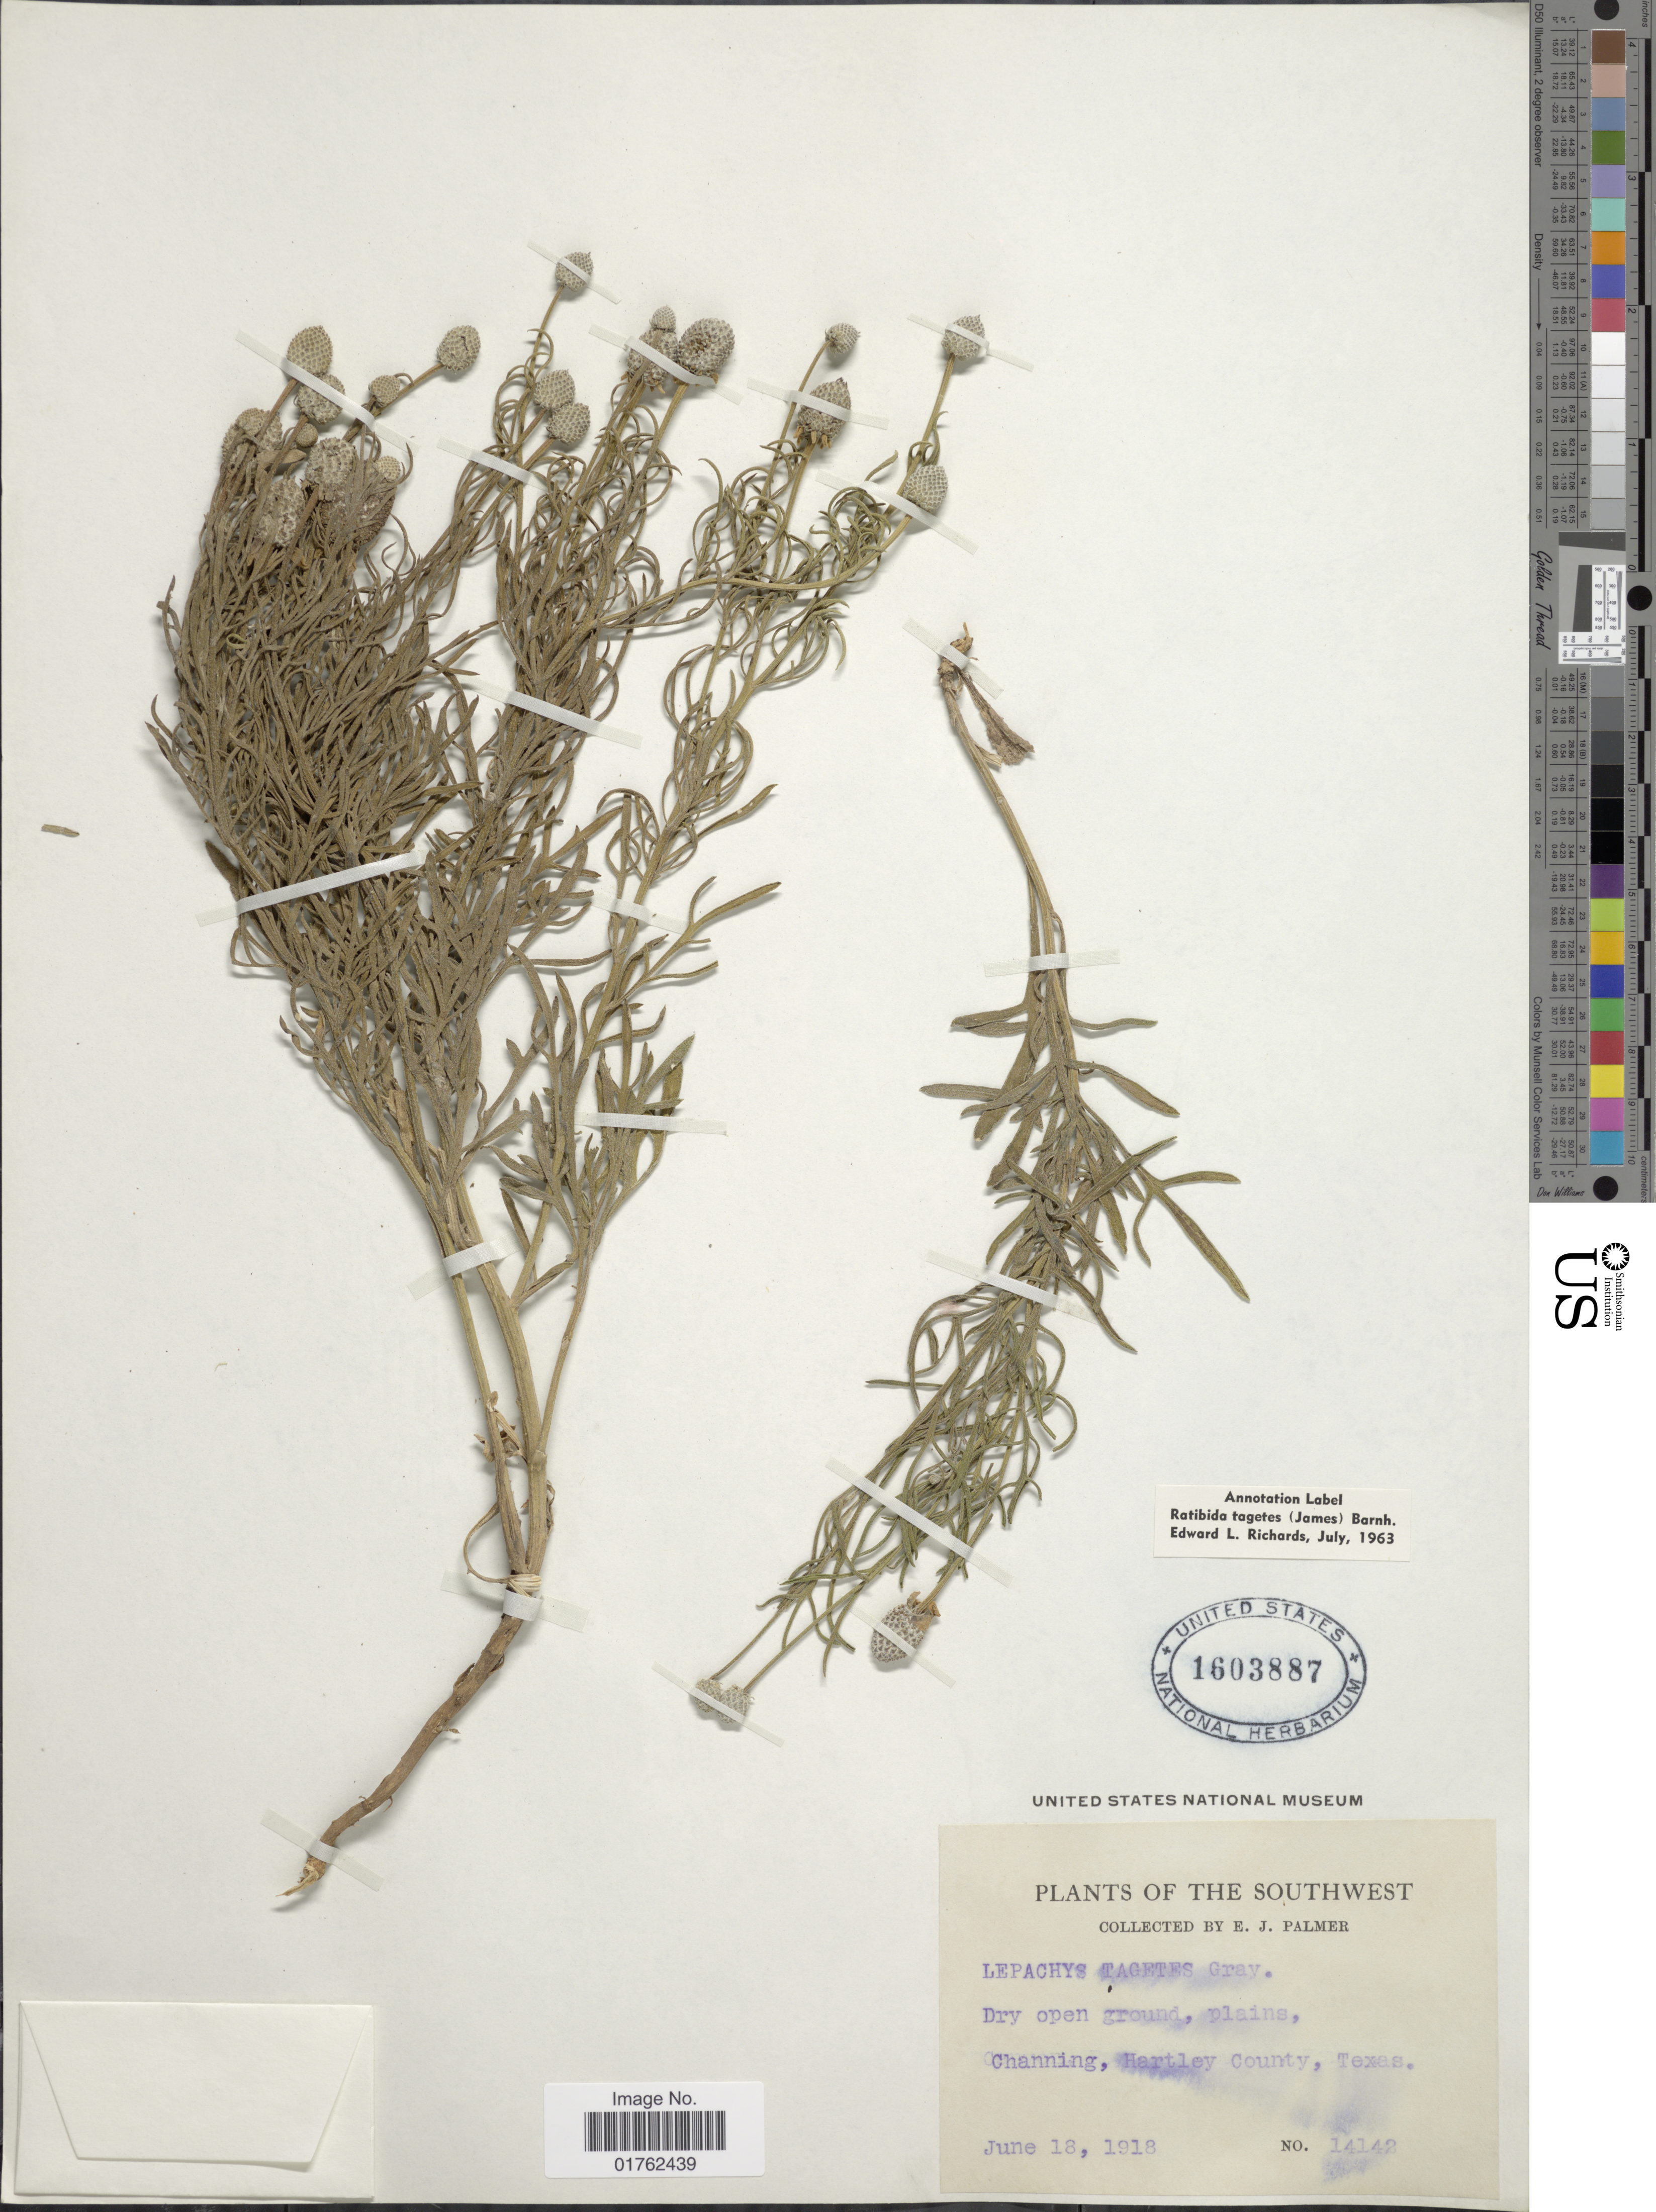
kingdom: Plantae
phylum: Tracheophyta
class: Magnoliopsida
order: Asterales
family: Asteraceae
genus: Ratibida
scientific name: Ratibida tagetes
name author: (James) Barnhart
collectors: E. J. Palmer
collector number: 14142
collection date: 1918-06-18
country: United States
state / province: Texas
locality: Channing, Hartley County. The Southwest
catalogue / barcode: US 1603887